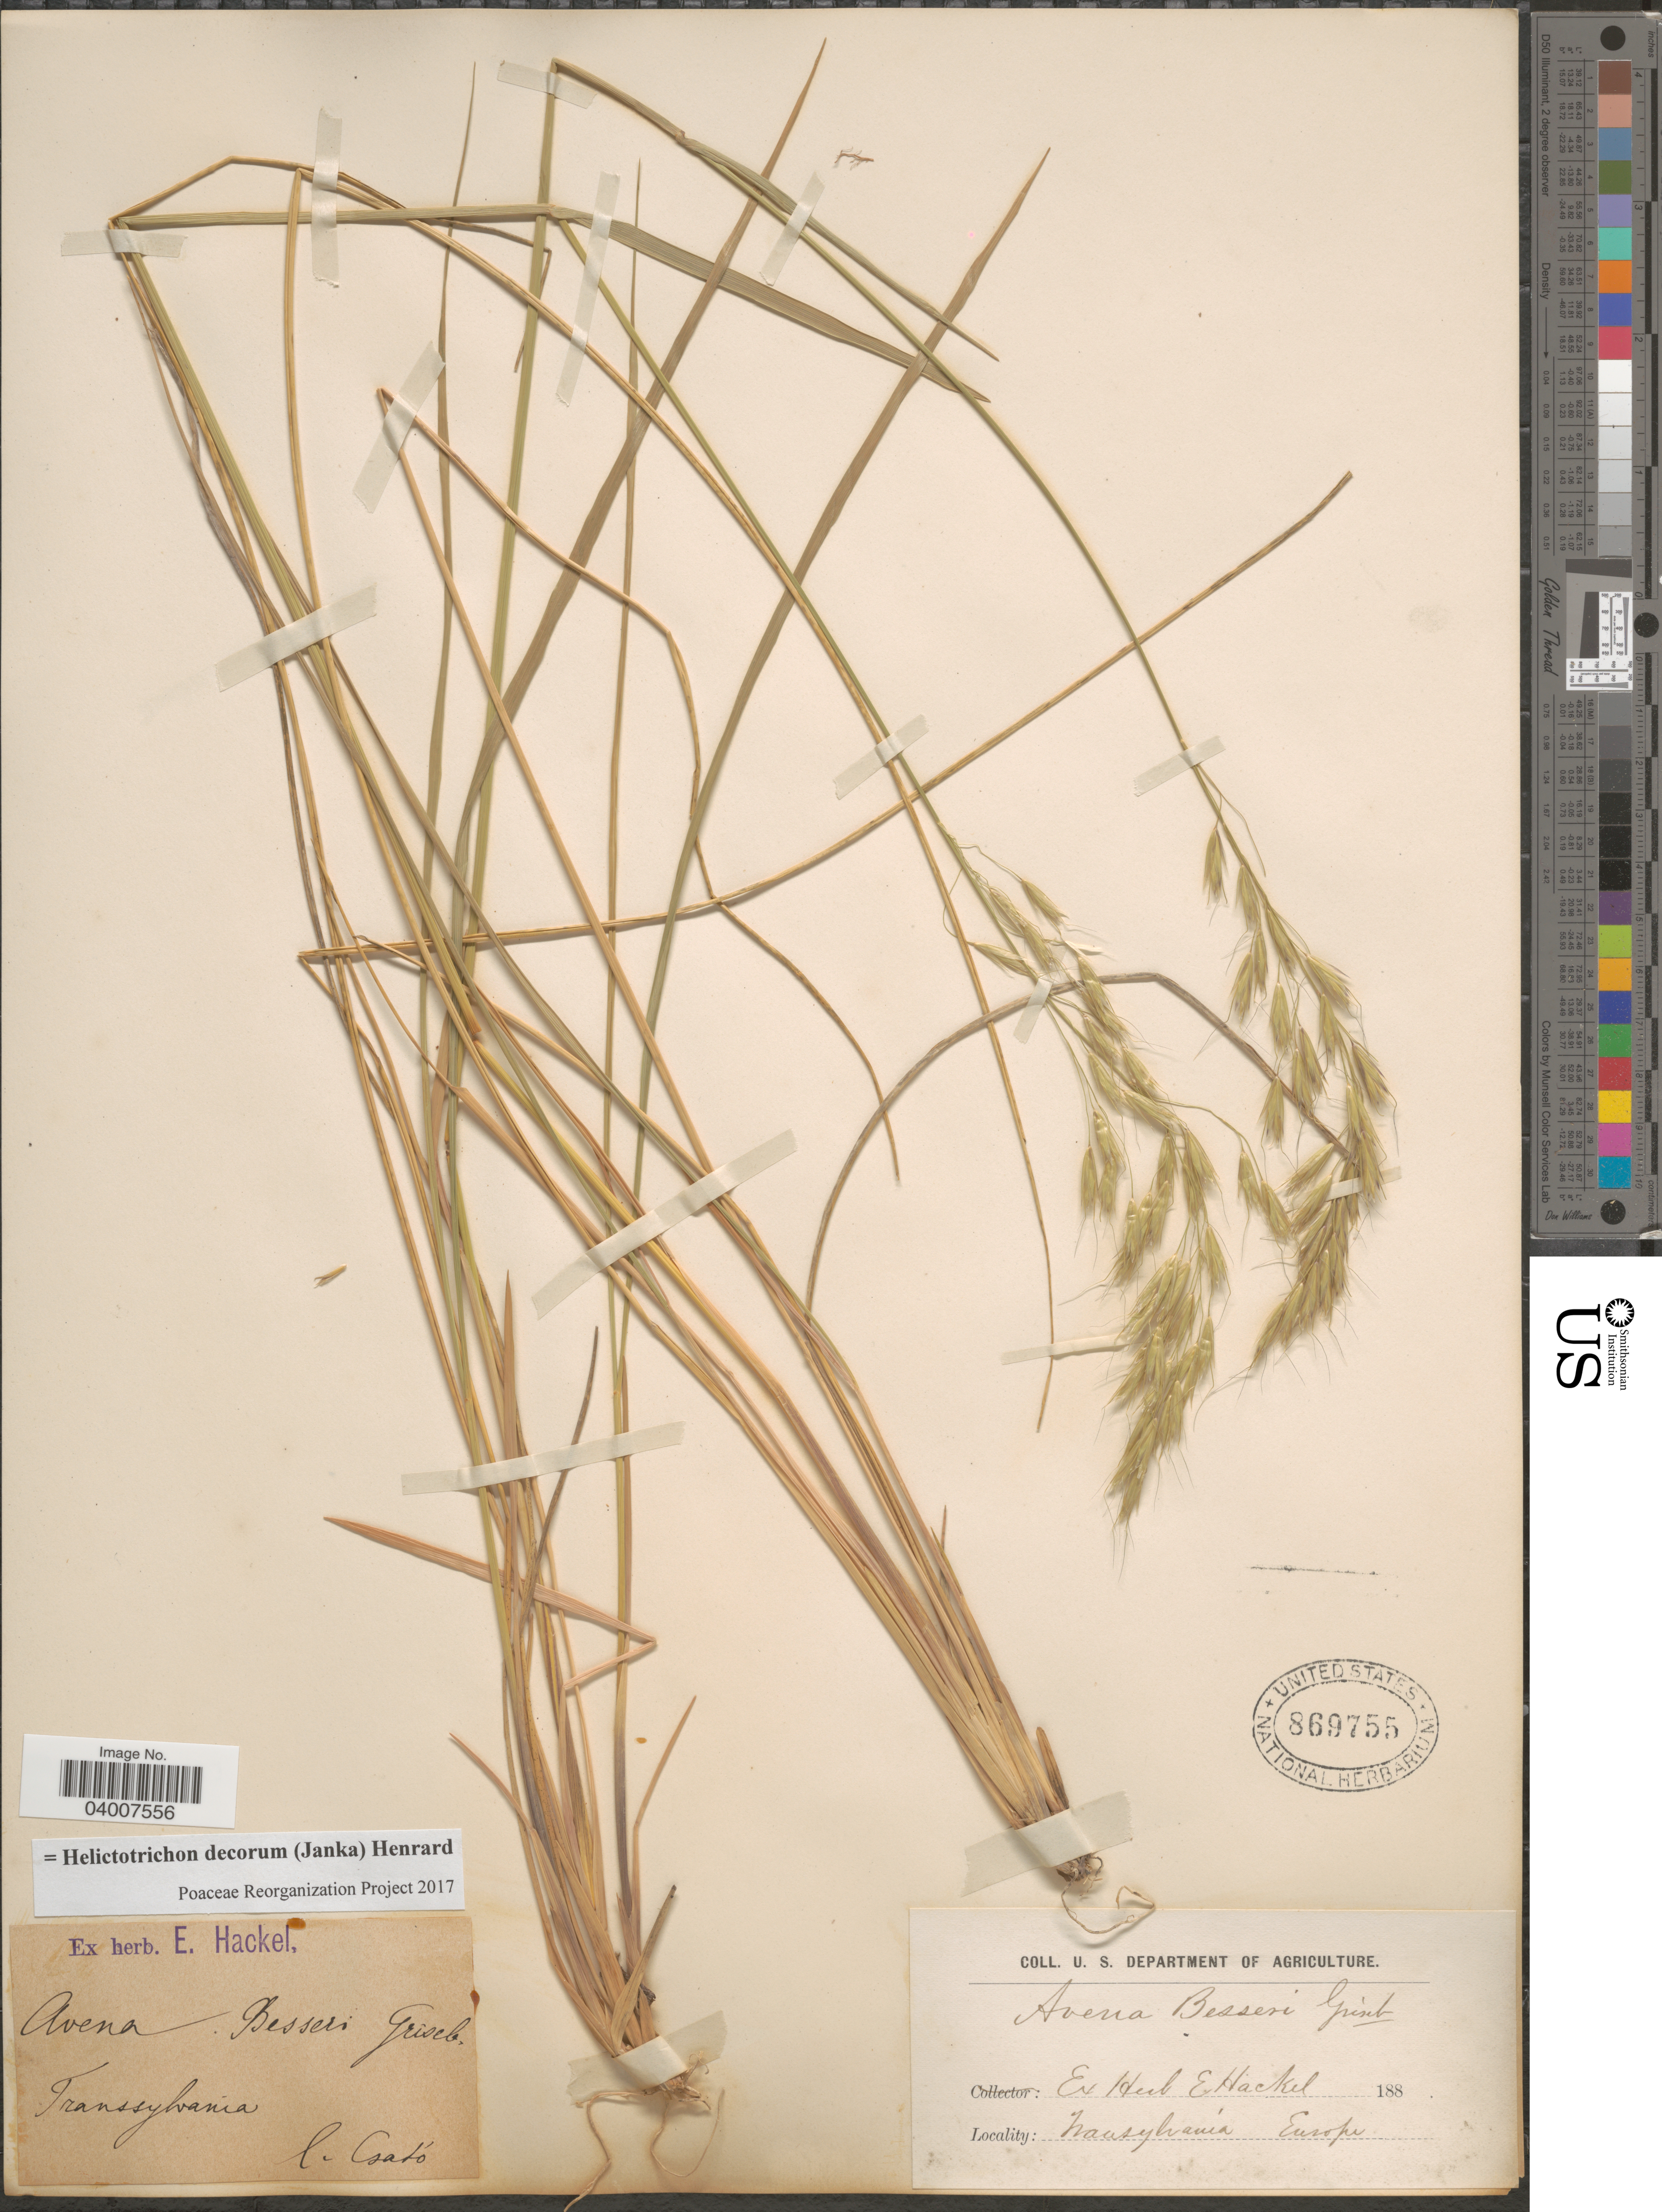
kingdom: Plantae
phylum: Tracheophyta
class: Liliopsida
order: Poales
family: Poaceae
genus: Helictotrichon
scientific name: Helictotrichon decorum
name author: (Janka) Henr.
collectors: Csató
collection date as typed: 188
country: Romania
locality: Transsylvania.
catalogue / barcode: US 869755